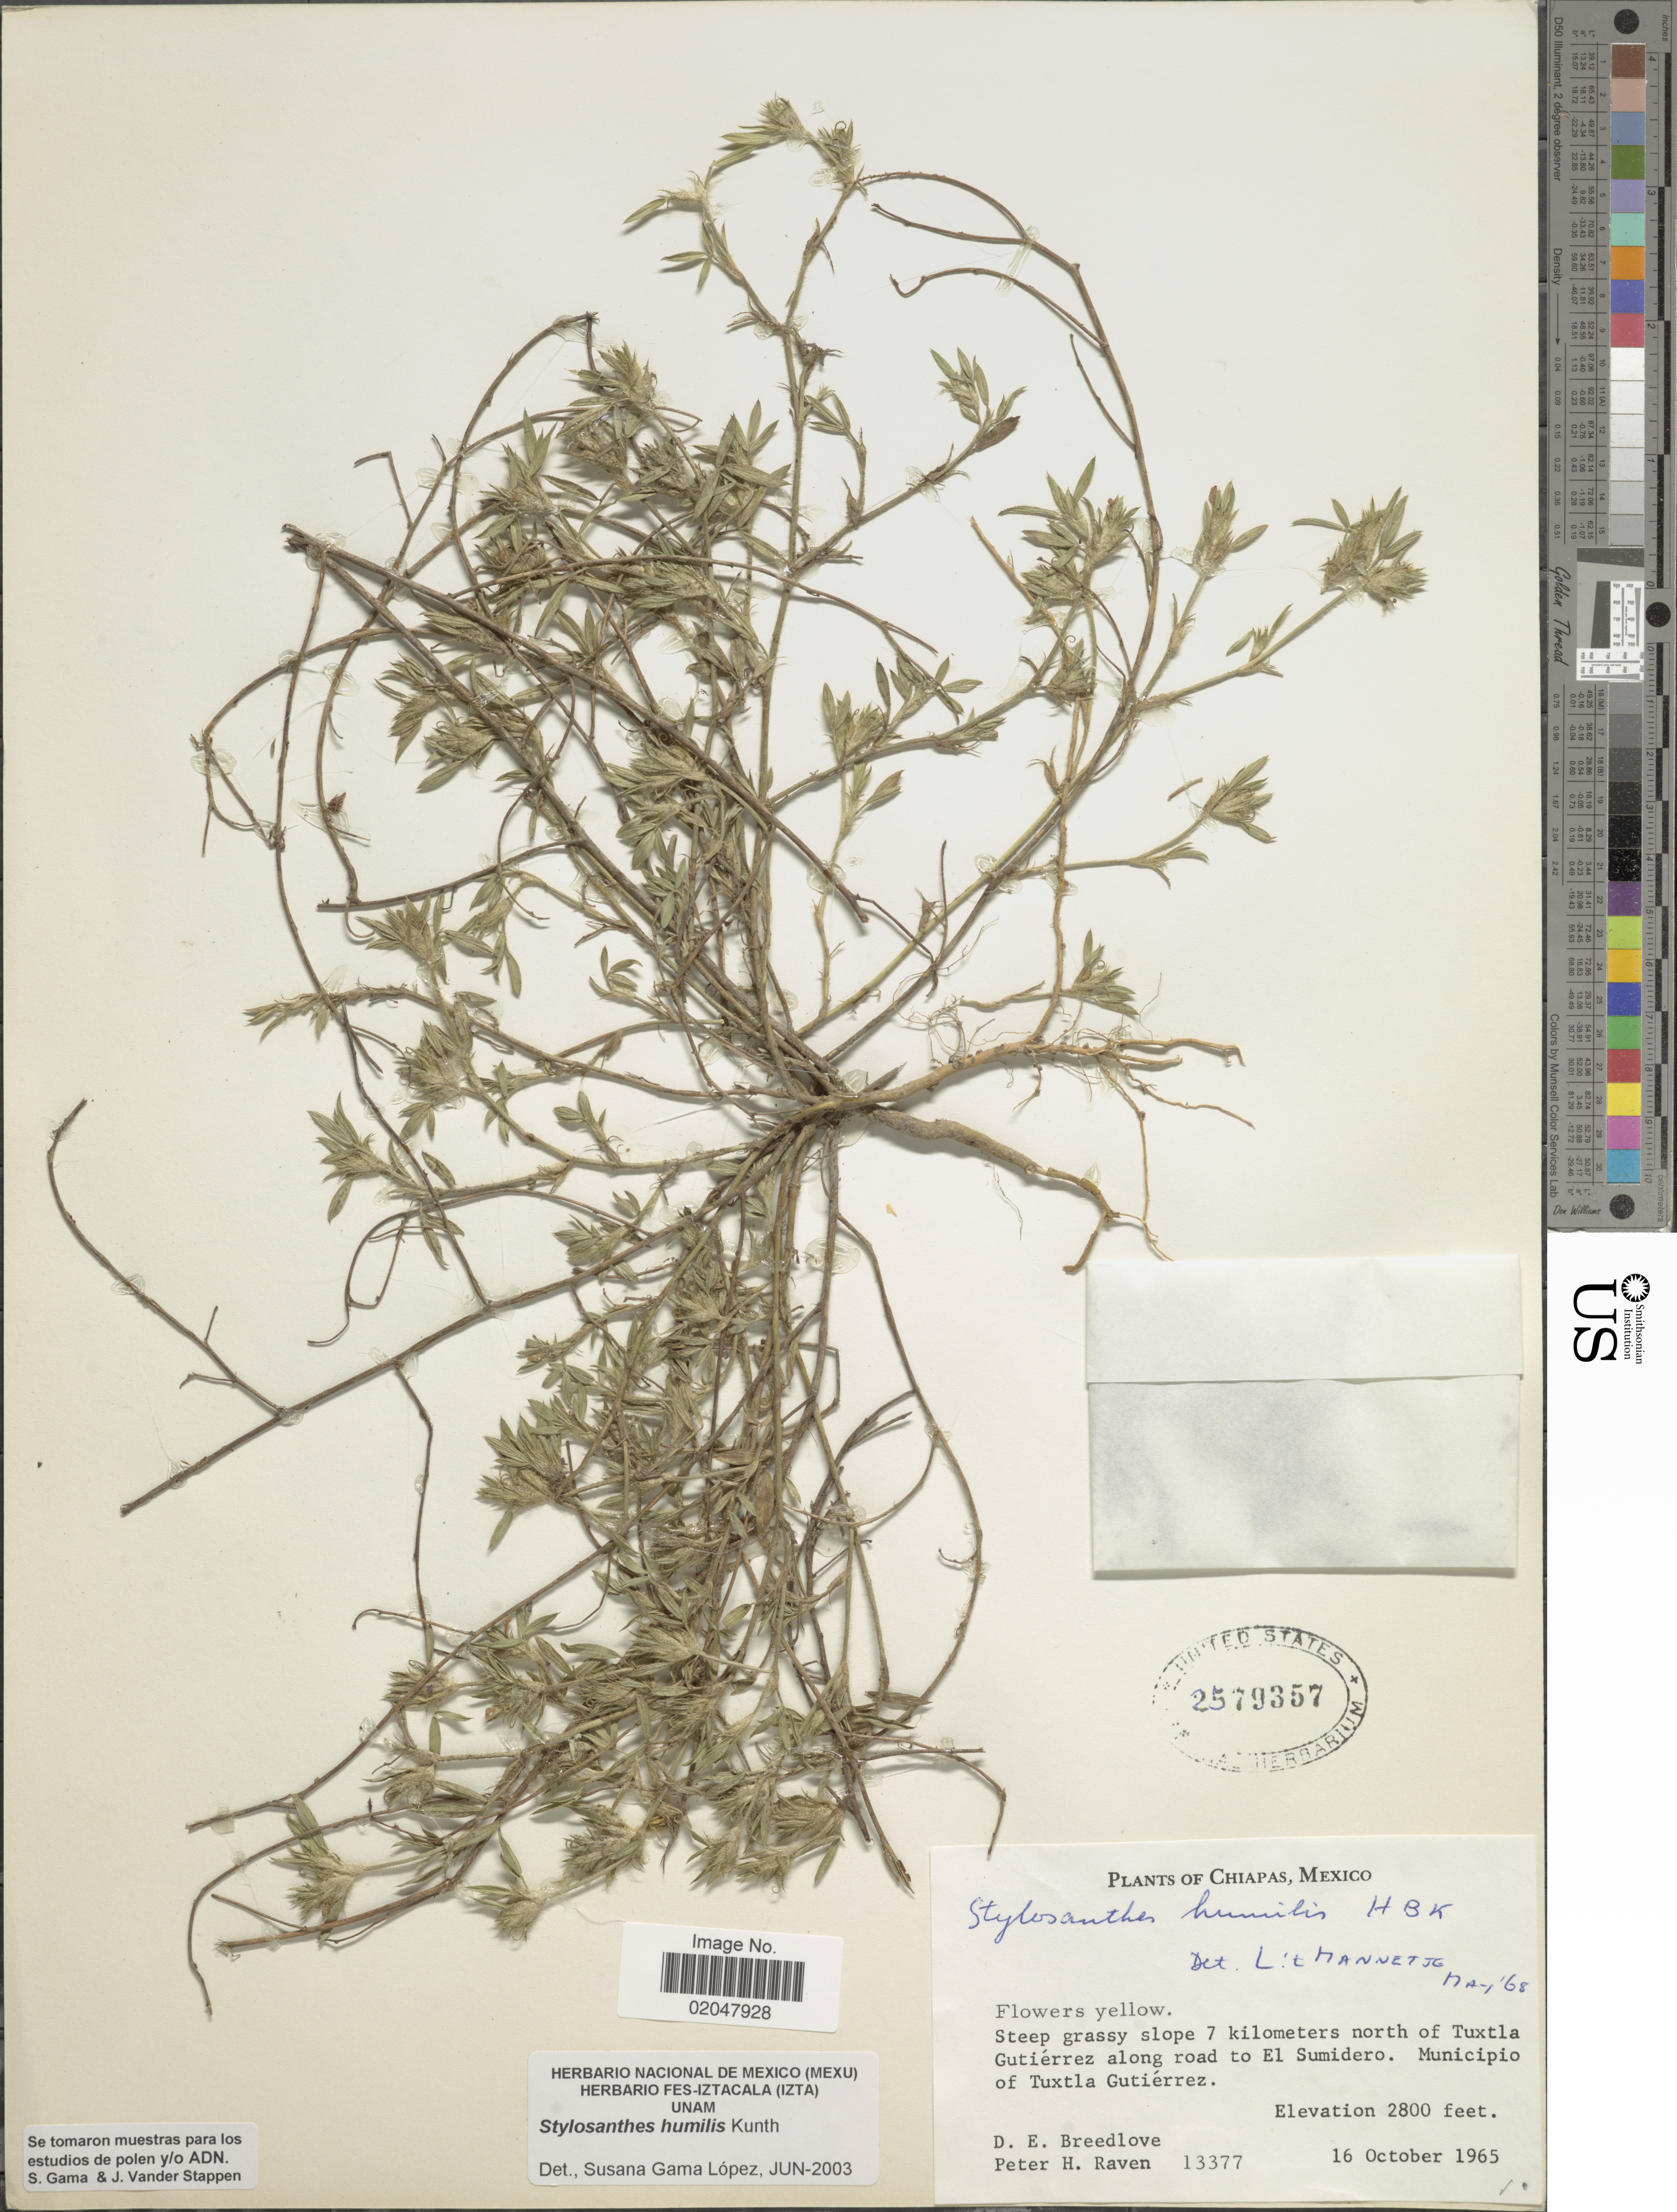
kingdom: Plantae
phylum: Tracheophyta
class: Magnoliopsida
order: Fabales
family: Fabaceae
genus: Stylosanthes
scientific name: Stylosanthes humilis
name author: Kunth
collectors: D. E. Breedlove & P. Raven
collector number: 13377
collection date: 1965-10-16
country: Mexico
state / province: Chiapas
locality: Steep grassy slope 7 kilometers north of Tuxtla Gutierrez along road to El Sumidero. Muncipio of Tuxtla Gutierrez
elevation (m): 853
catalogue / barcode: US 2579357